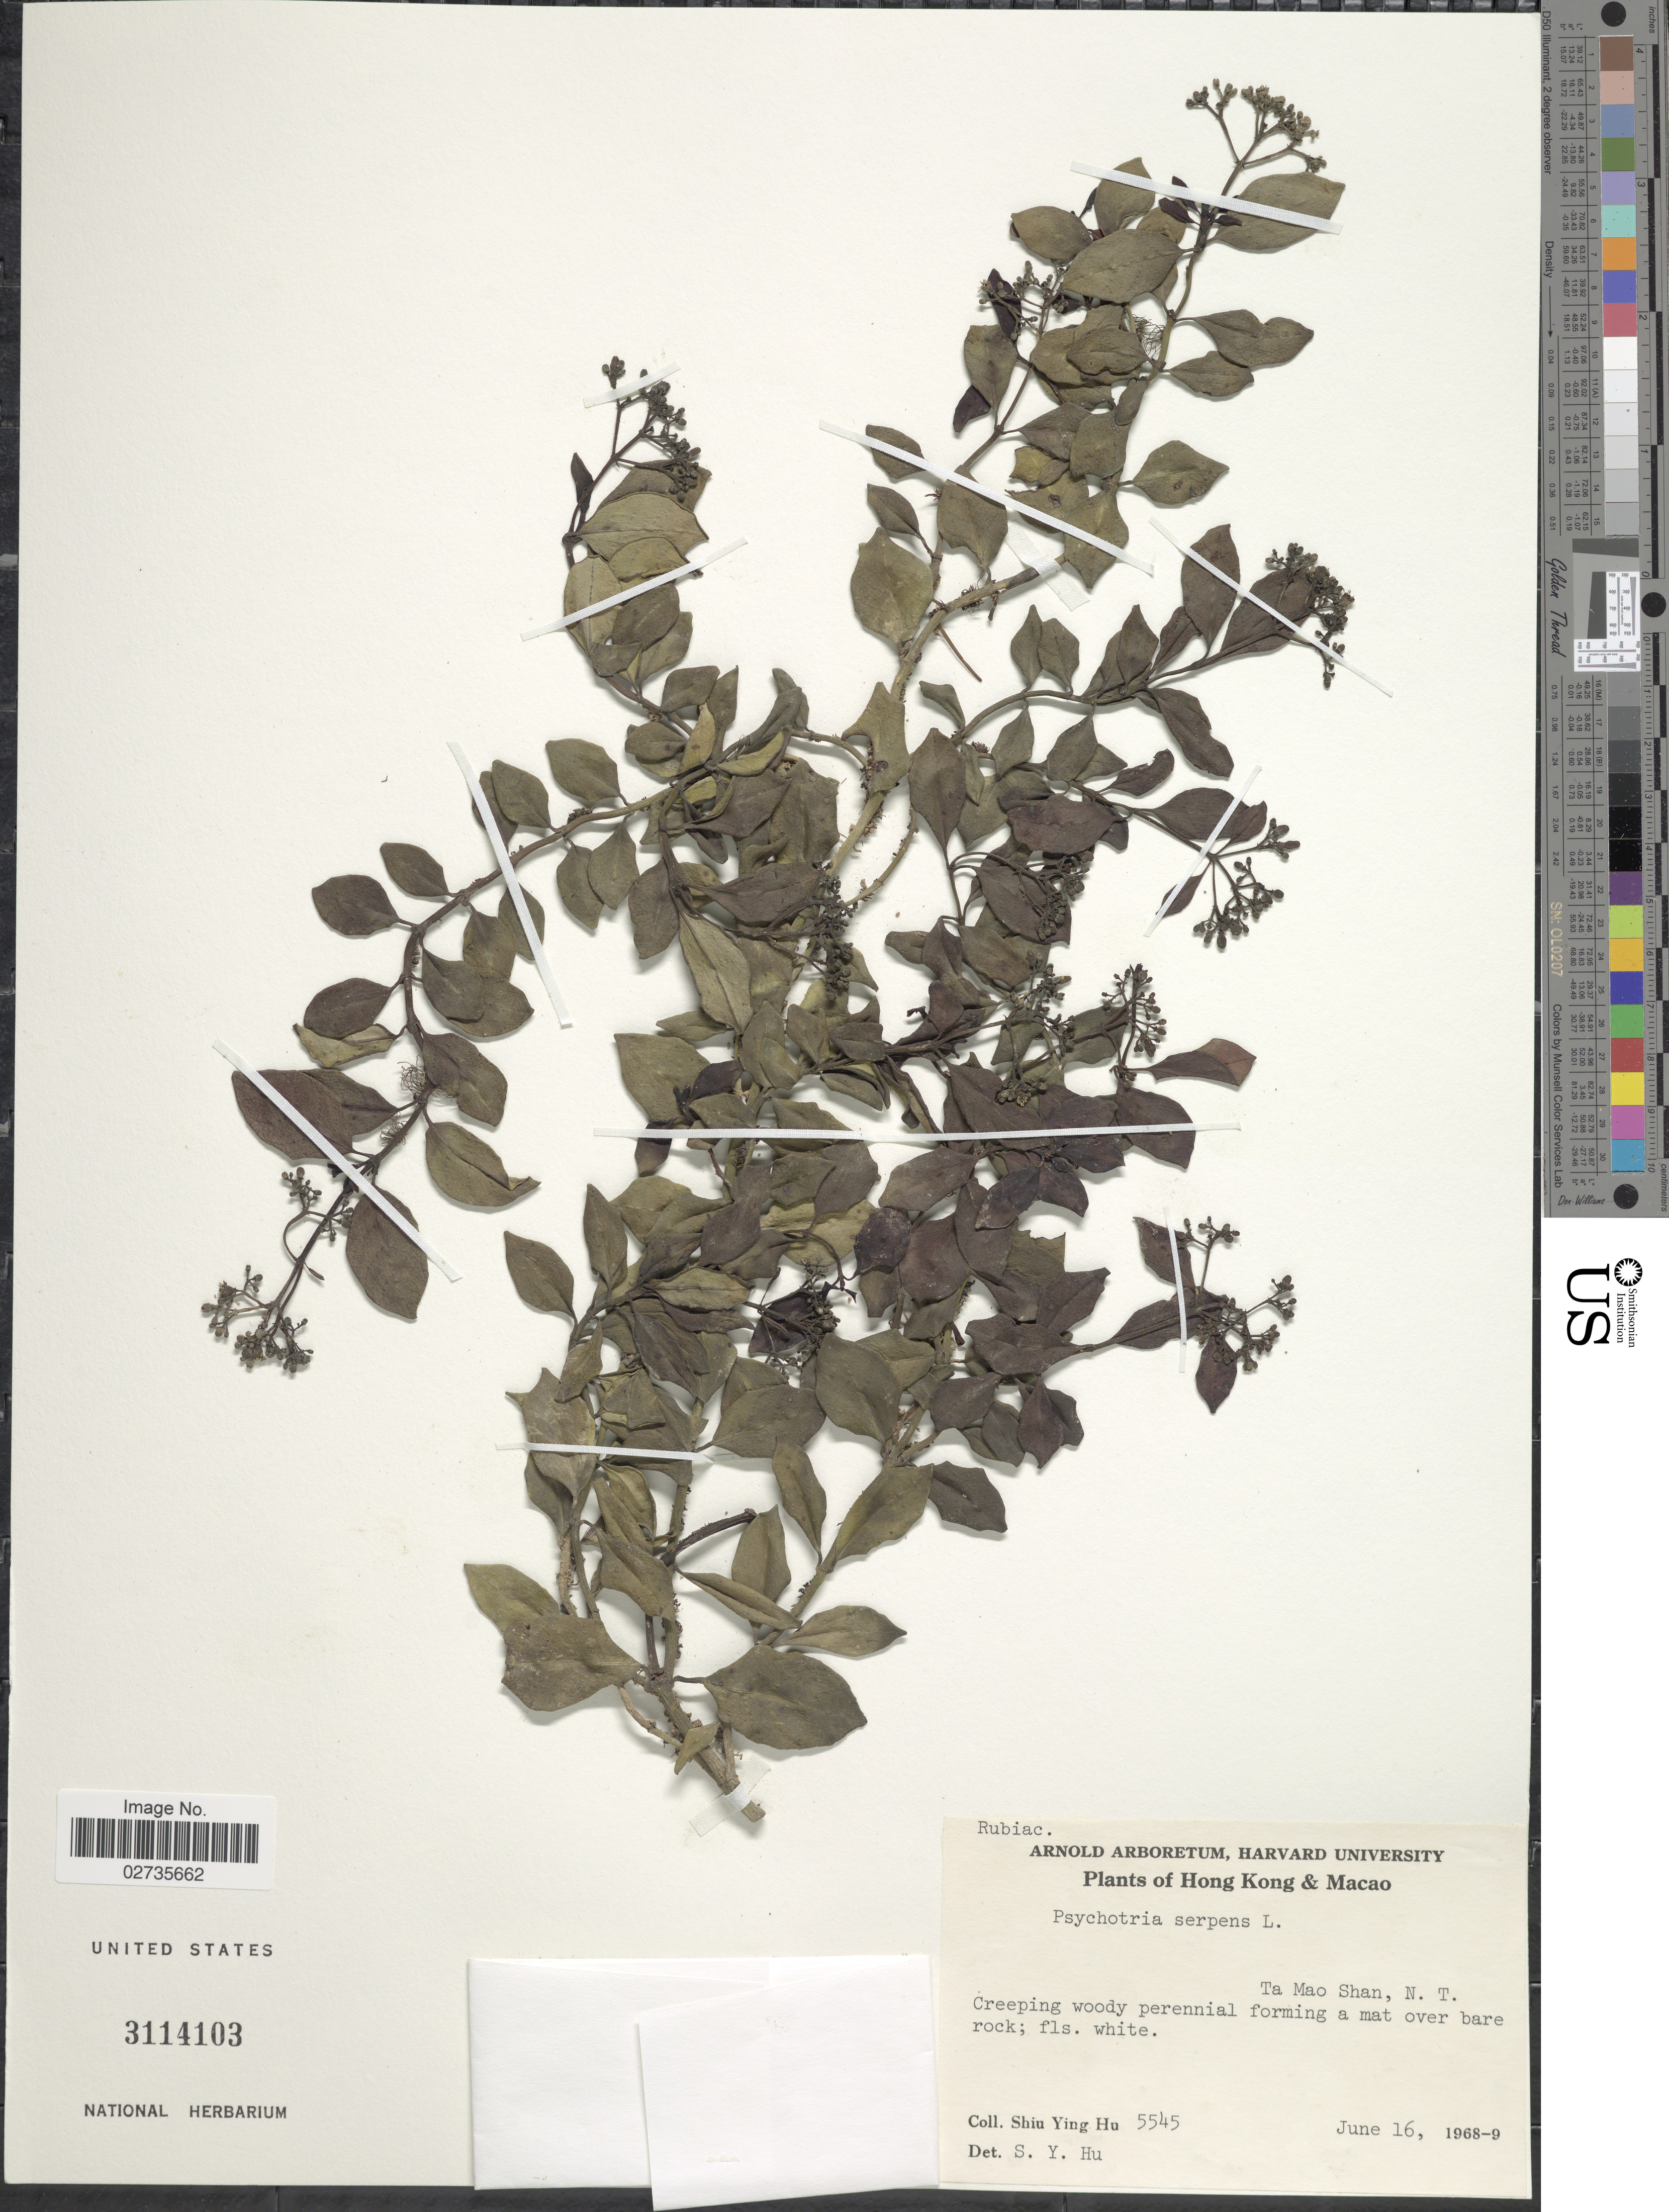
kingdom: Plantae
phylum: Tracheophyta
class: Magnoliopsida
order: Gentianales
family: Rubiaceae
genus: Psychotria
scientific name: Psychotria serpens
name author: L.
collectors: S. Y. Hu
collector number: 5545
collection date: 1968-06-16/1969-06-16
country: China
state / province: Hong Kong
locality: Macao, Ta Mao Shan, N.T.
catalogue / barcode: US 3114103